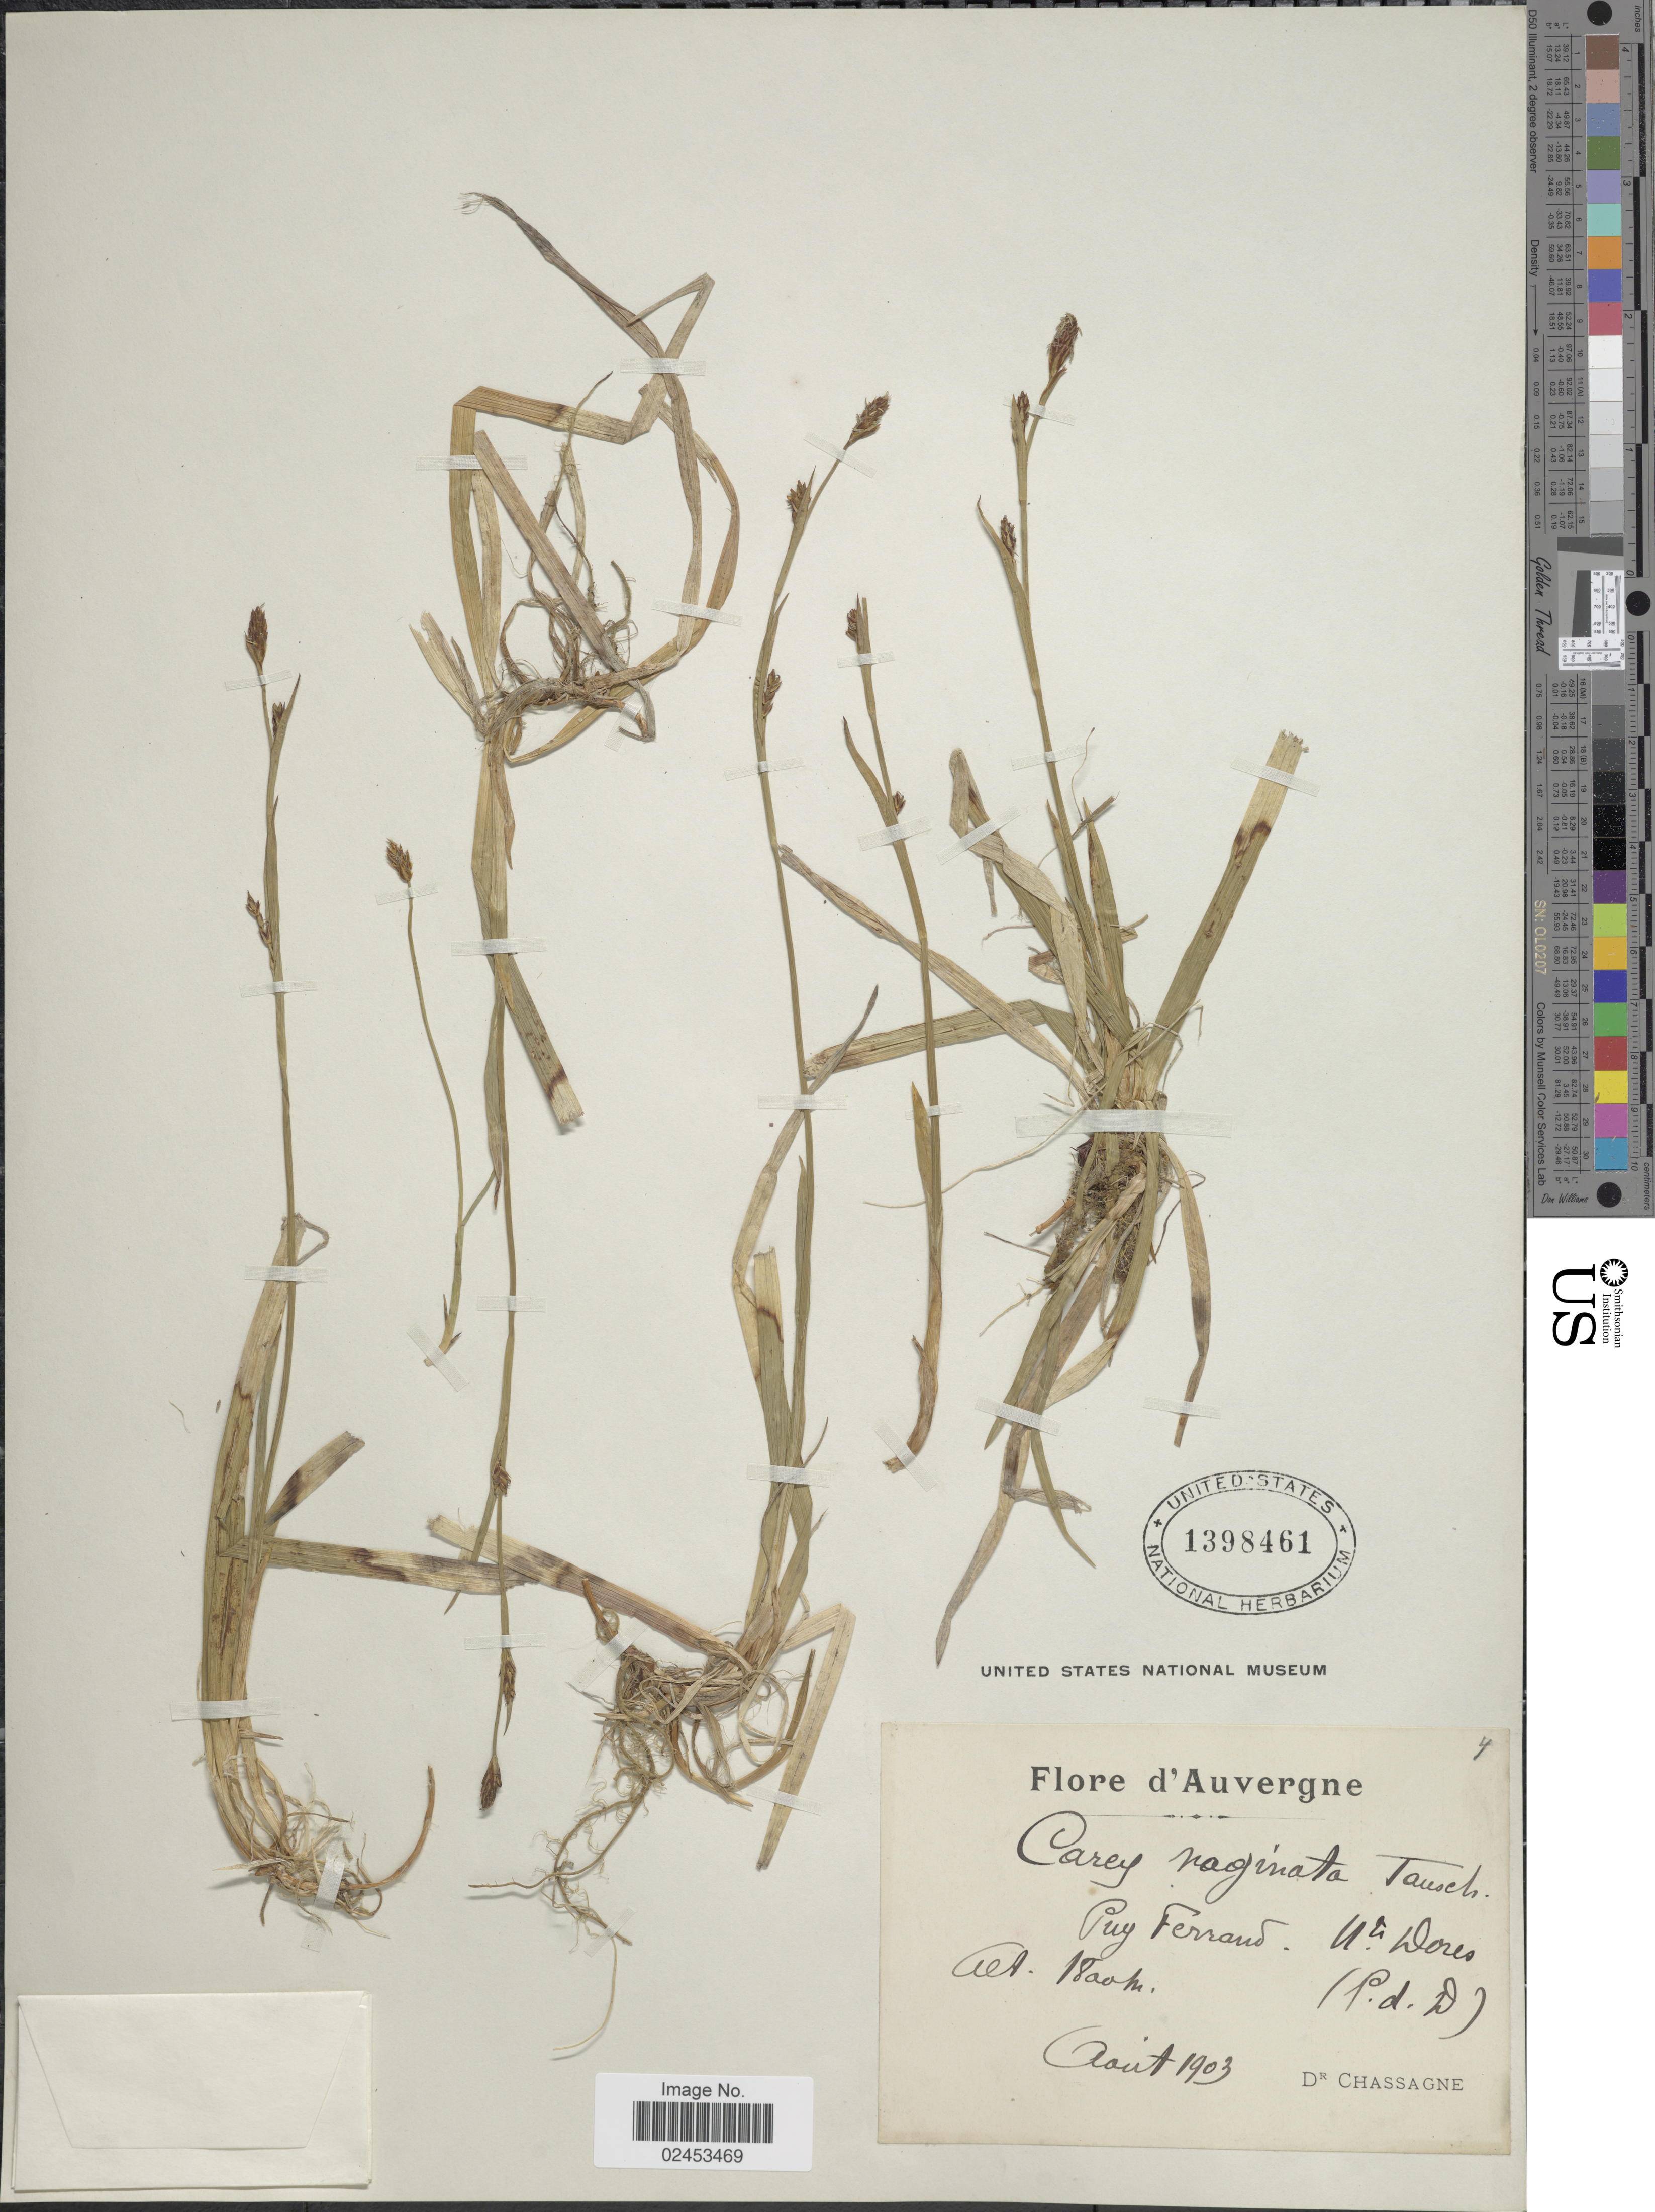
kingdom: Plantae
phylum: Tracheophyta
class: Liliopsida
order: Poales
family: Cyperaceae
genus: Carex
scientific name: Carex vaginata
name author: Tausch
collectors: Chassagne, --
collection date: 1903-08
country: France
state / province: Auvergne-Rhône-Alpes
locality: D'Auvergne, Puy Ferrand, Mts Dores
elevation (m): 1800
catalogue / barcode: US 1398461